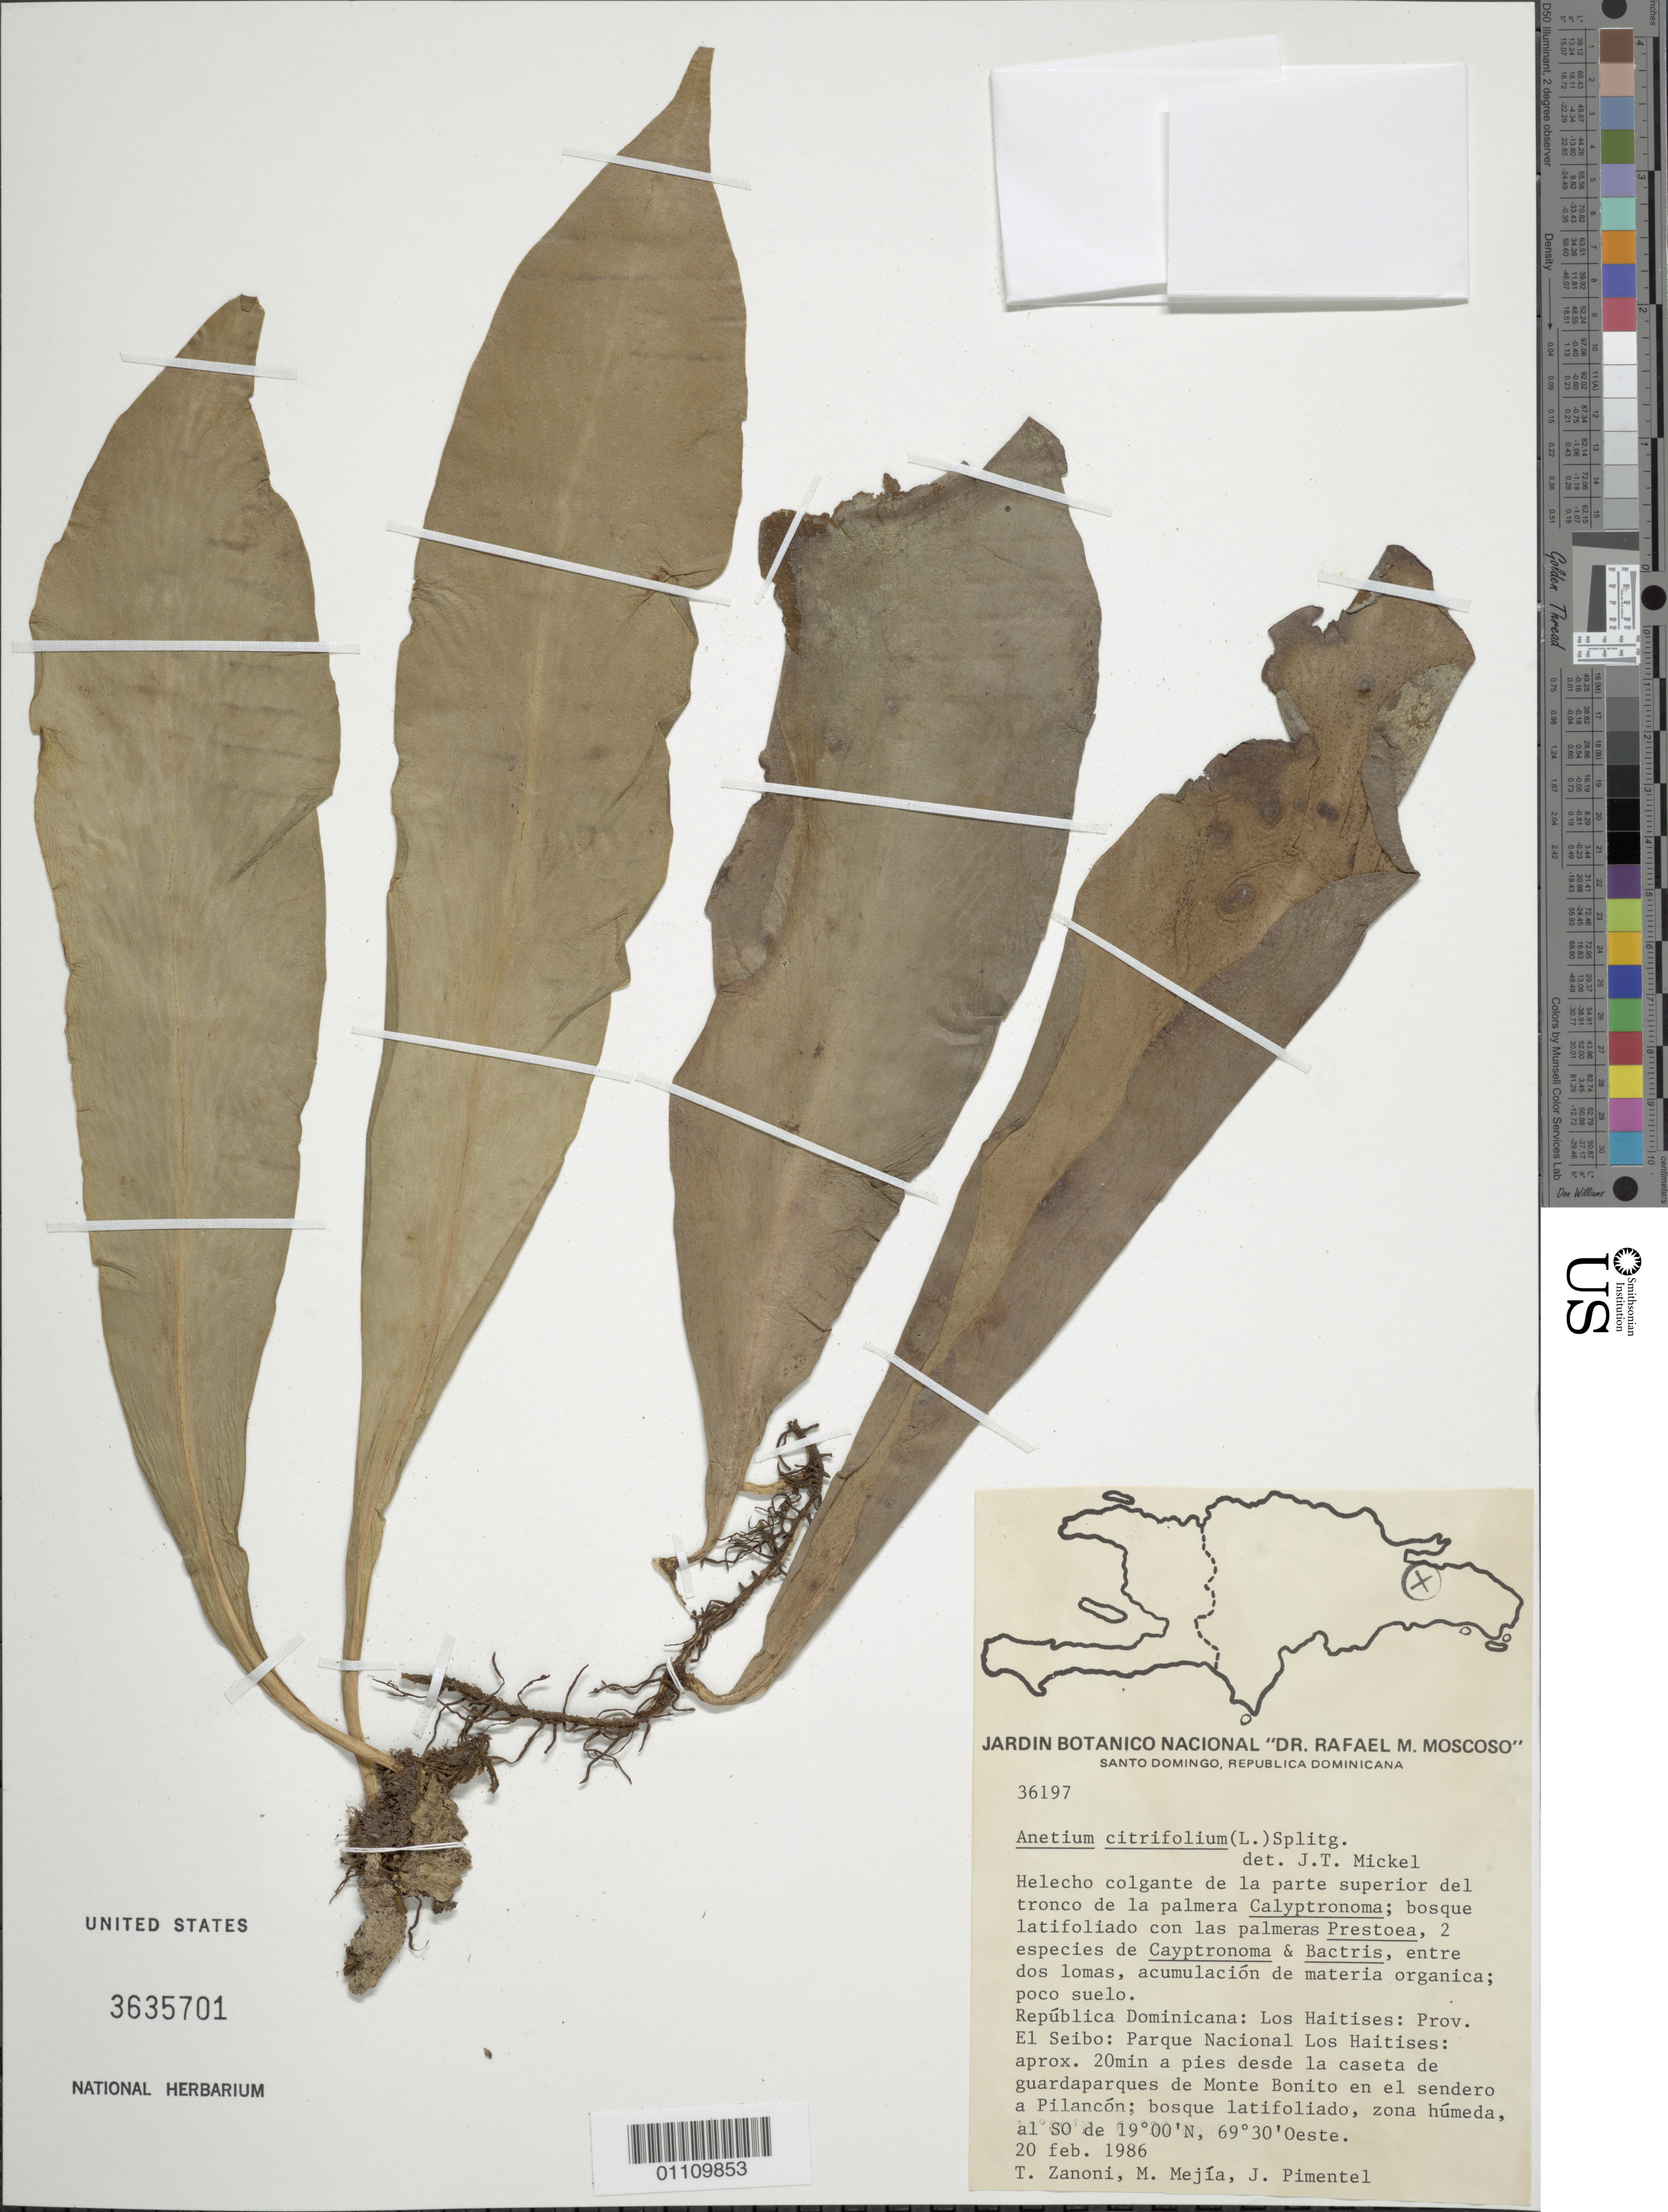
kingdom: Plantae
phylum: Tracheophyta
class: Polypodiopsida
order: Polypodiales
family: Pteridaceae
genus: Anetium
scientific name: Anetium citrifolium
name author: (L.) Splitg.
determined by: Mickel, J. T., (NY), New York Botanical Garden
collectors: T. A. Zanoni, M. Mejia & J. Pimentel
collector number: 36197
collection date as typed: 20 Feb 1986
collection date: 1986-02-20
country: Dominican Republic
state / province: El Seibo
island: Hispaniola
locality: Los Haitises, Parque Nacional Los Haitises, aprox. 20 min a pies desde la caseta de guardaparques de Monte Bonito el sendero a Pilancón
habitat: Bosque latifoliado, zona húmeda; bosque latifoliado con las palmeras Prestoea, 2 especies de Cayptronoma & Bactis, entre dos lomas, acumulación de material organica; poco suelo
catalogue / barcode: US 3635701